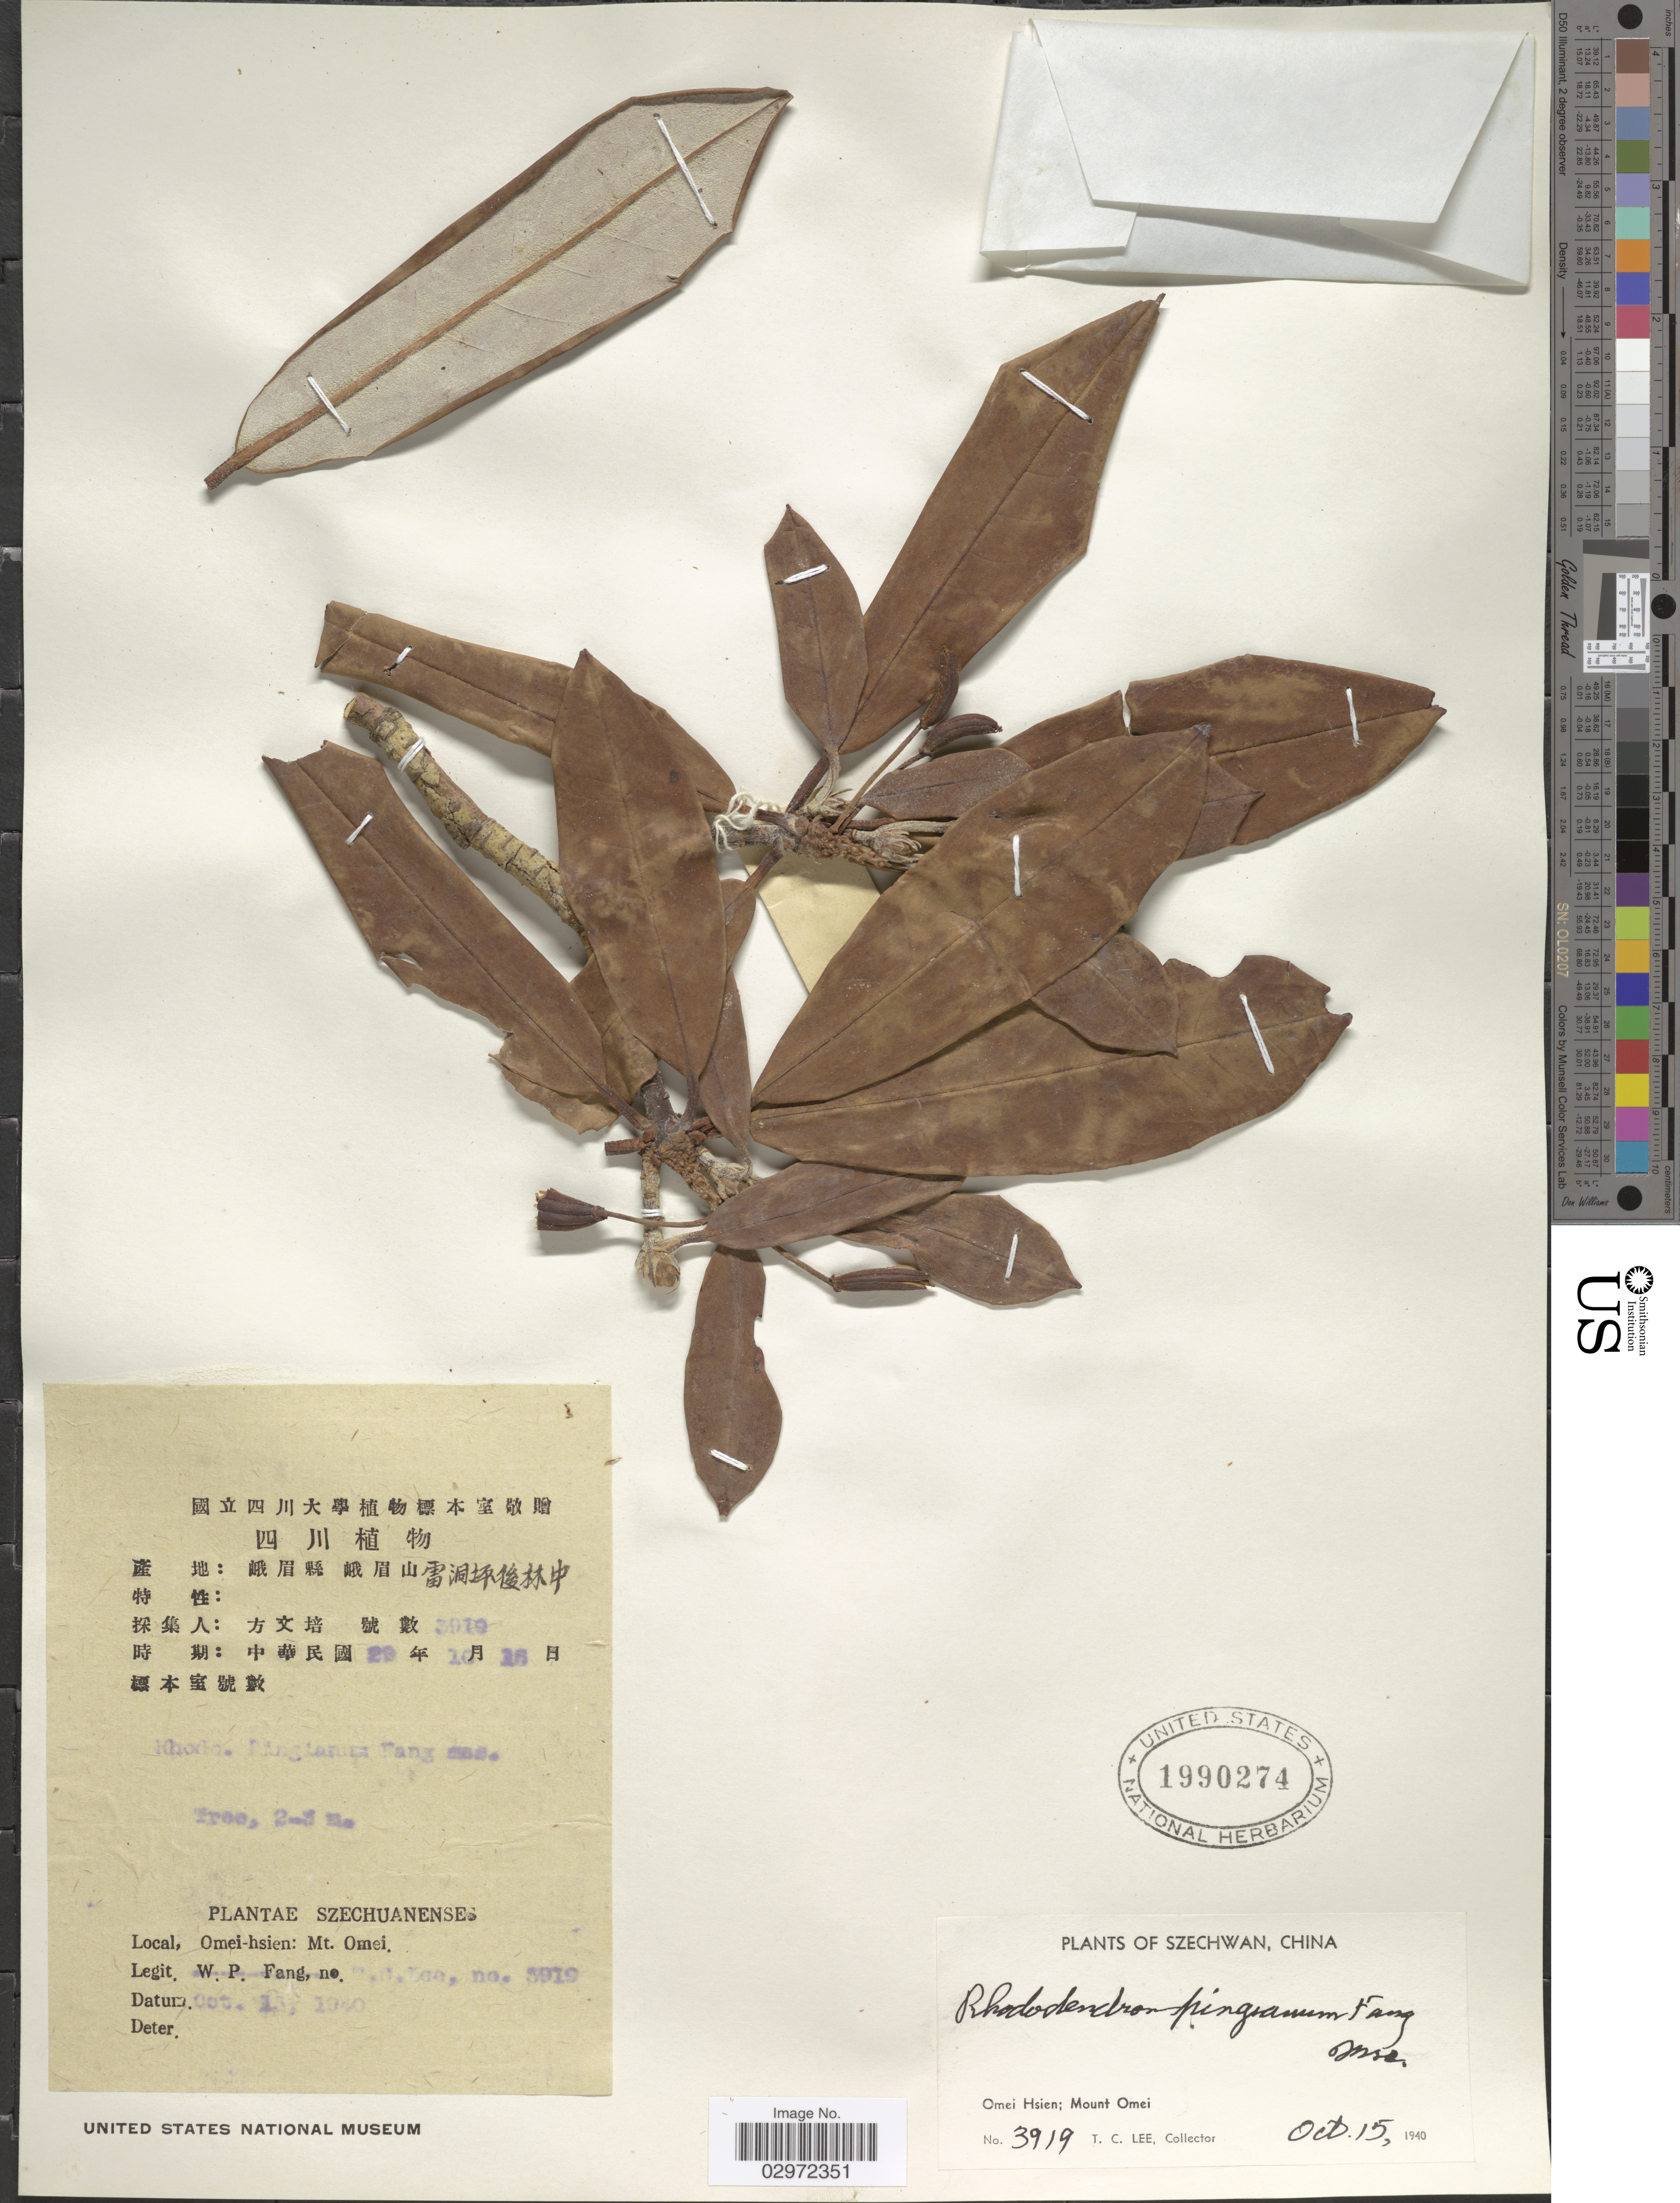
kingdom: Plantae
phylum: Tracheophyta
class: Magnoliopsida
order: Ericales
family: Ericaceae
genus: Rhododendron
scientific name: Rhododendron pingianum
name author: W.P. Fang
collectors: T. Lee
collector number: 3919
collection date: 1940-10-15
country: China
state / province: Sichuan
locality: Szechwan, Omei Hsien; Mount Omei.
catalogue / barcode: US 1990274